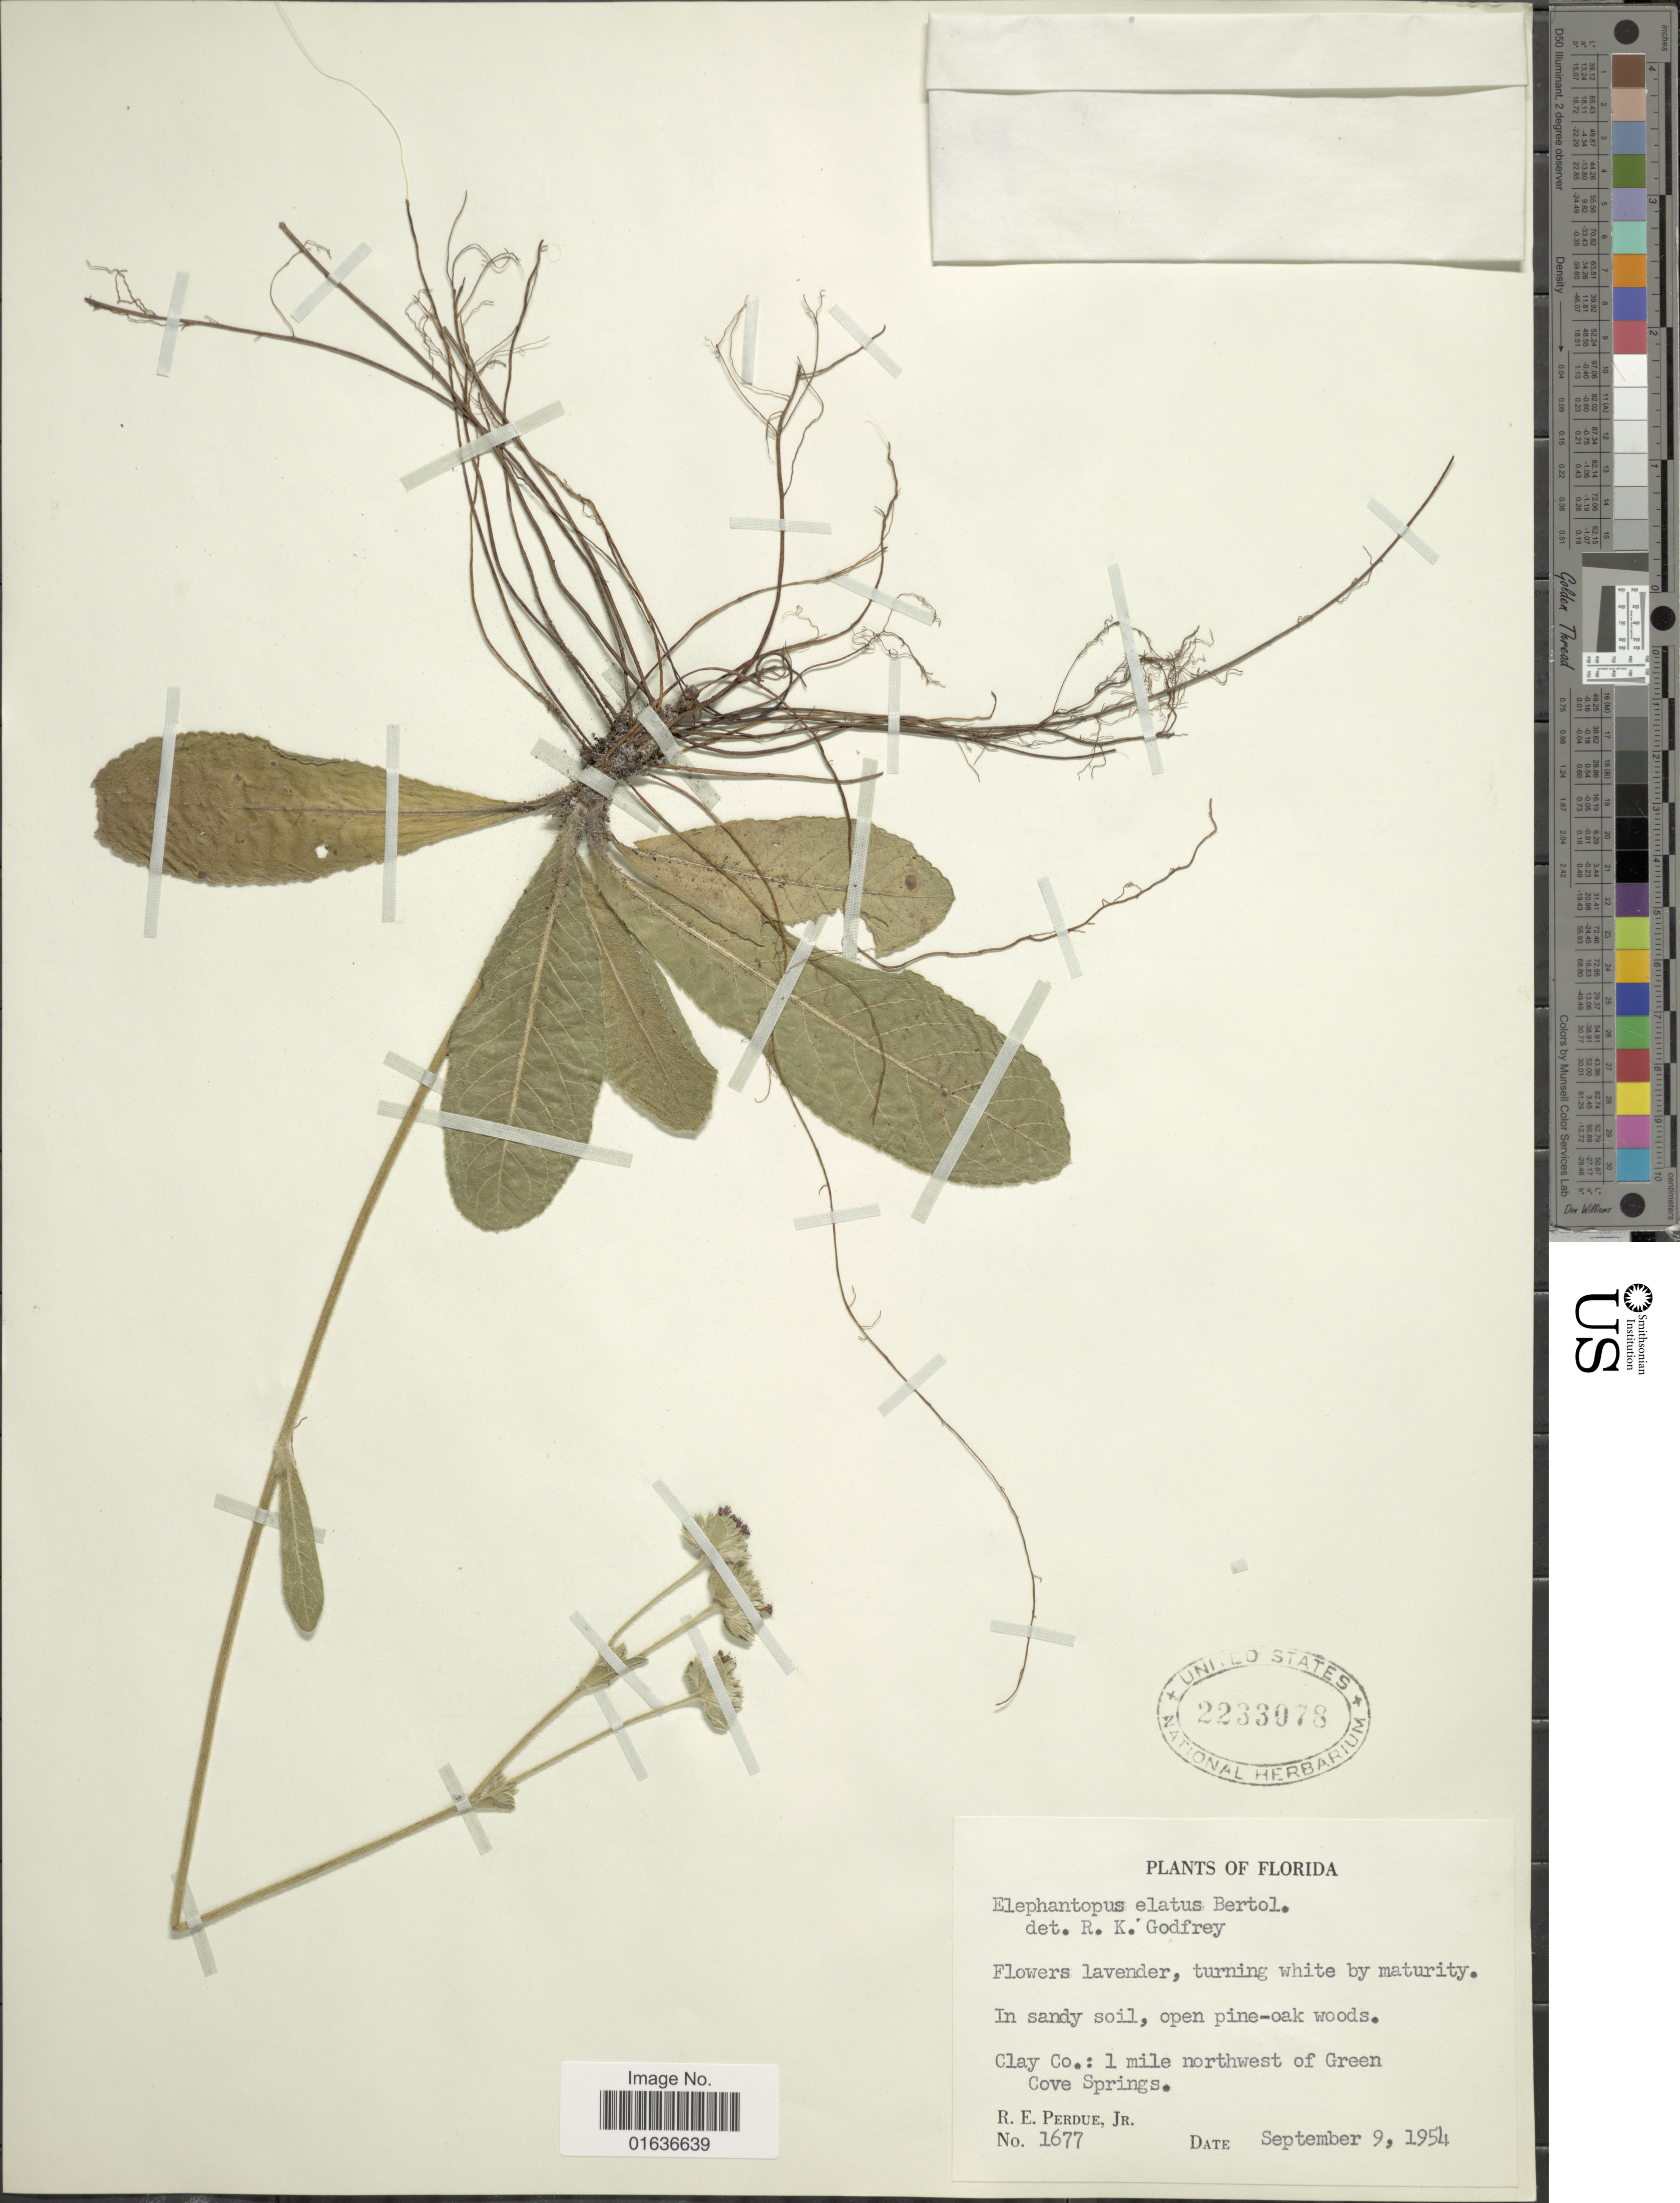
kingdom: Plantae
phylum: Tracheophyta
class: Magnoliopsida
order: Asterales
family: Asteraceae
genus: Elephantopus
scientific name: Elephantopus elatus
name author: Bertol.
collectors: R. E. Perdue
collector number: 1677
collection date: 1954-09-09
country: United States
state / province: Florida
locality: Clay Co.: 1 mile northwest of Green Cove Springs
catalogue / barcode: US 2233078